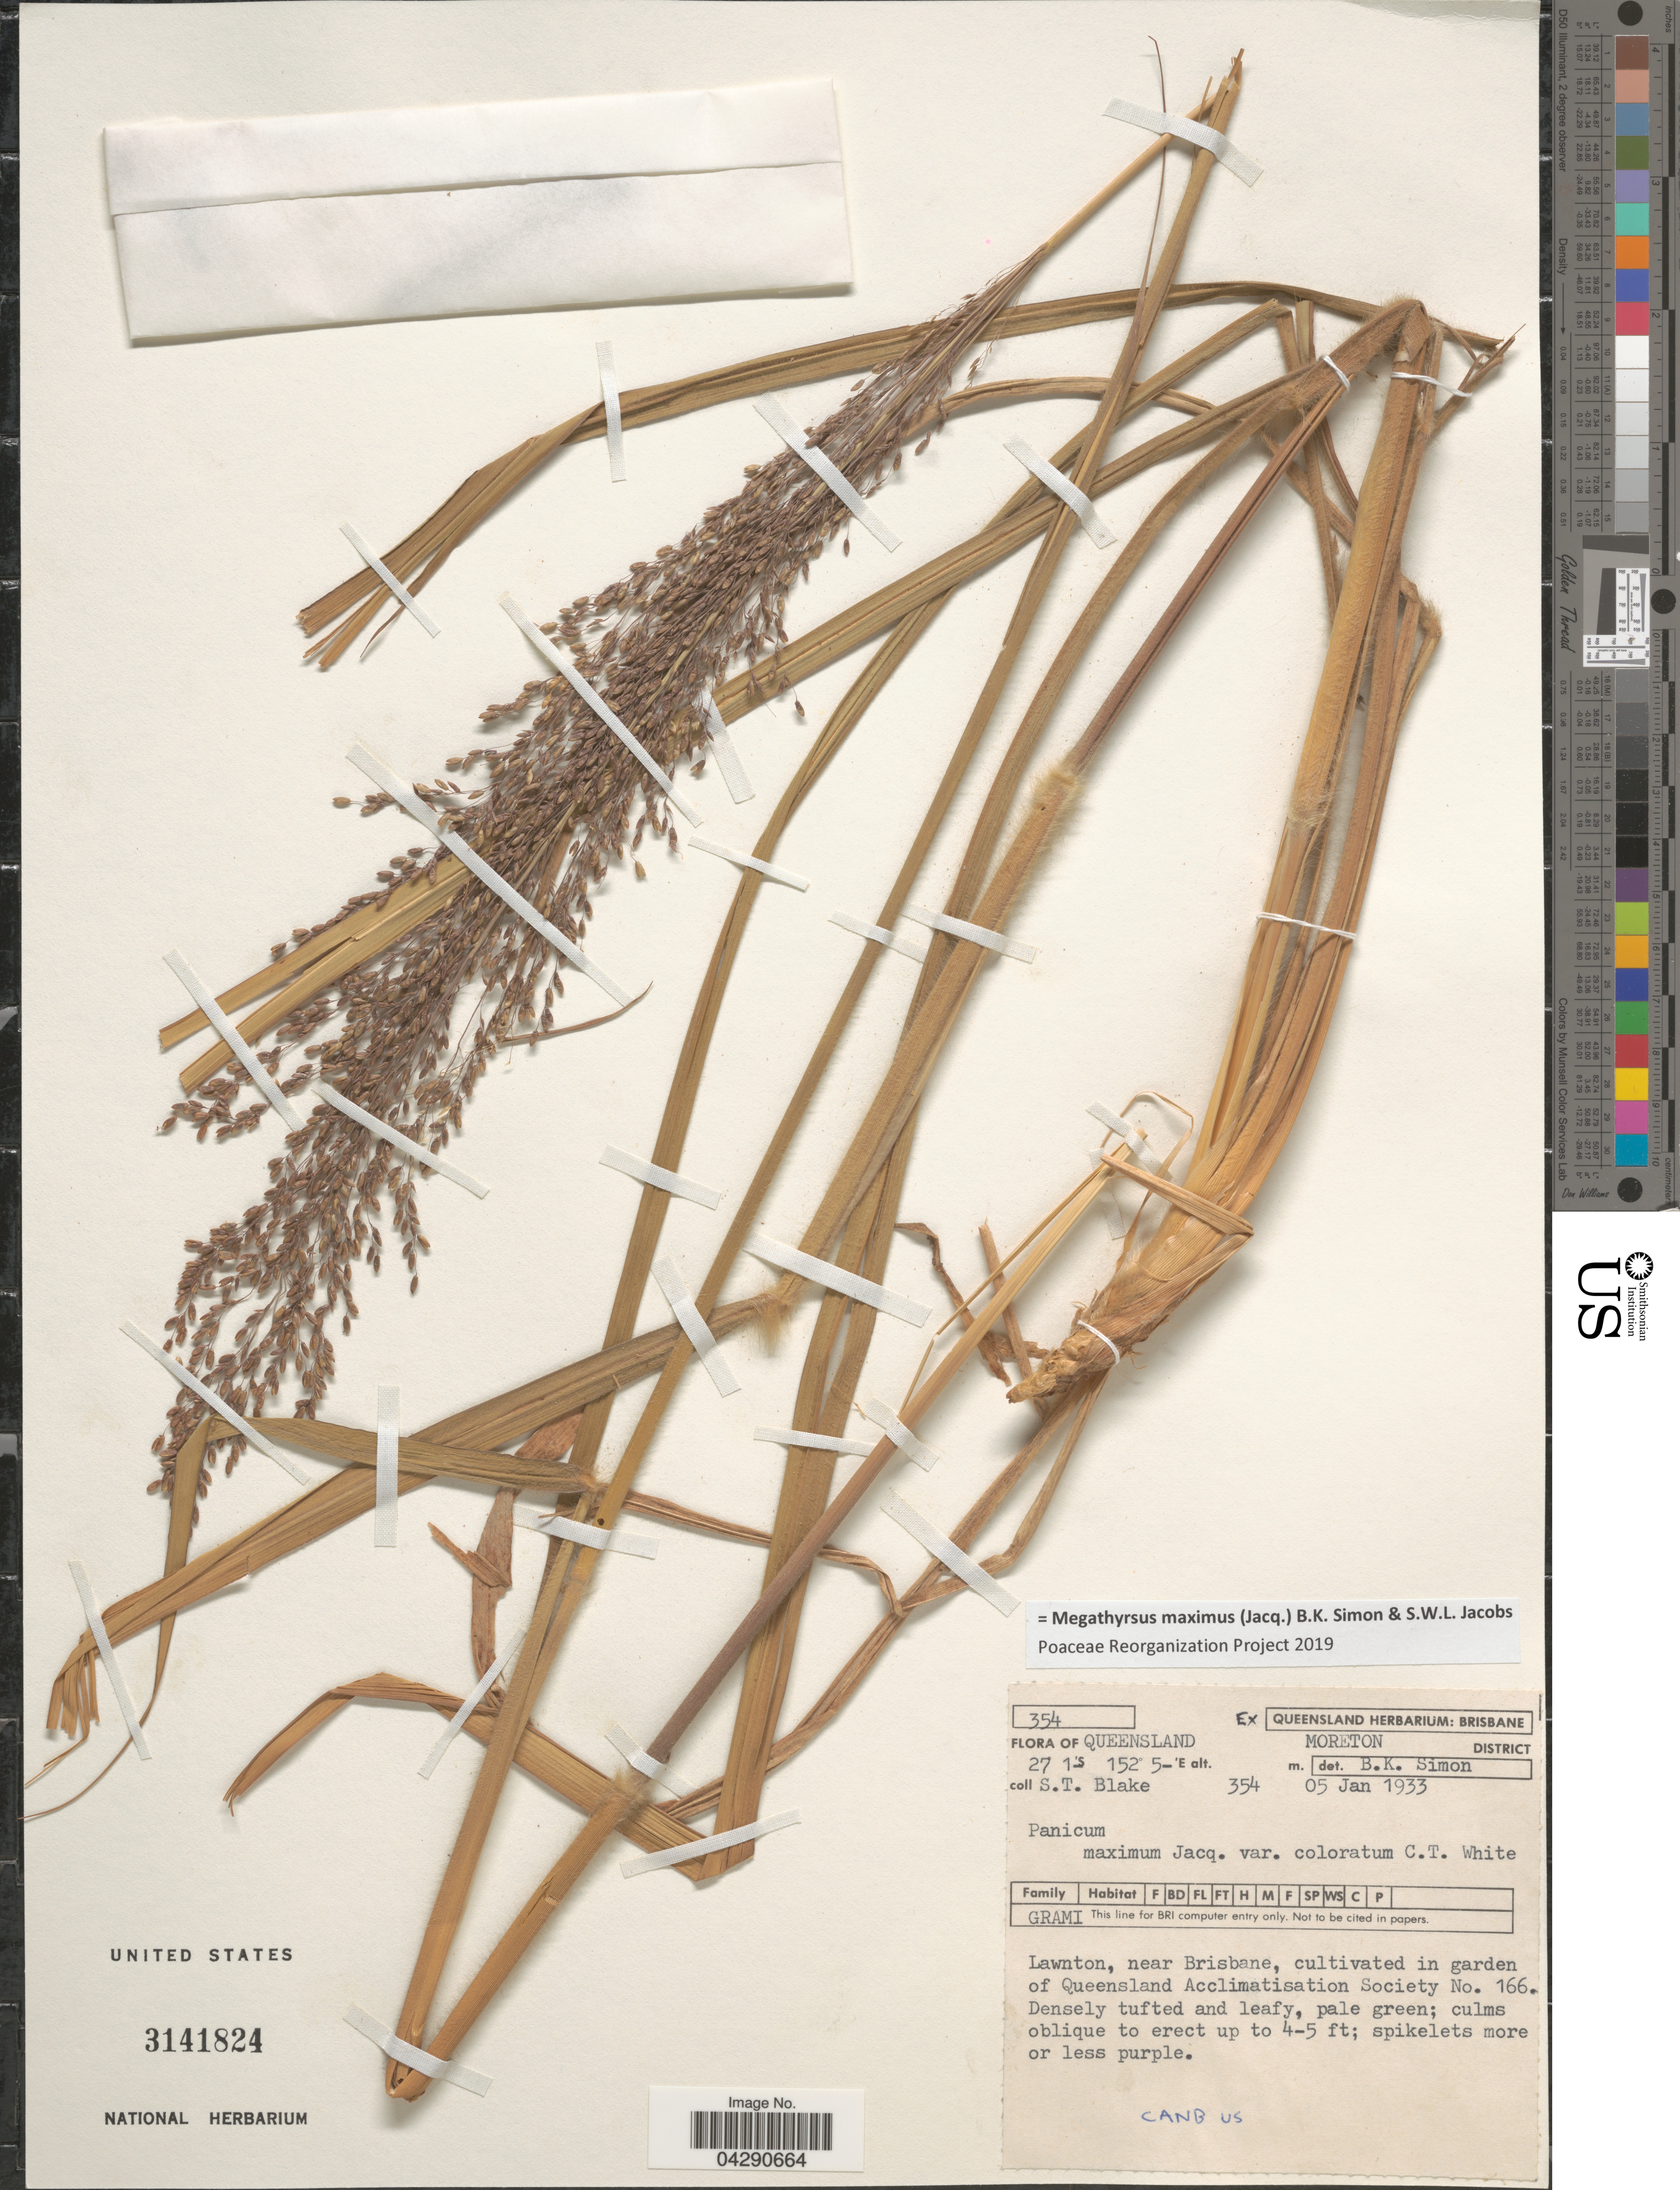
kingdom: Plantae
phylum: Tracheophyta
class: Liliopsida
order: Poales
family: Poaceae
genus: Megathyrsus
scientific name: Megathyrsus maximus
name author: (Jacq.) B.K. Simon & S.W.L. Jacobs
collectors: S. T. Blake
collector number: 354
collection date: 1933-01-05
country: Australia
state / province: Queensland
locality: Moreton District. Lawnton, near Brisbane, cultivated in garden of Queensland Acclimatisation Society No. 166.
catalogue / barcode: US 3141824